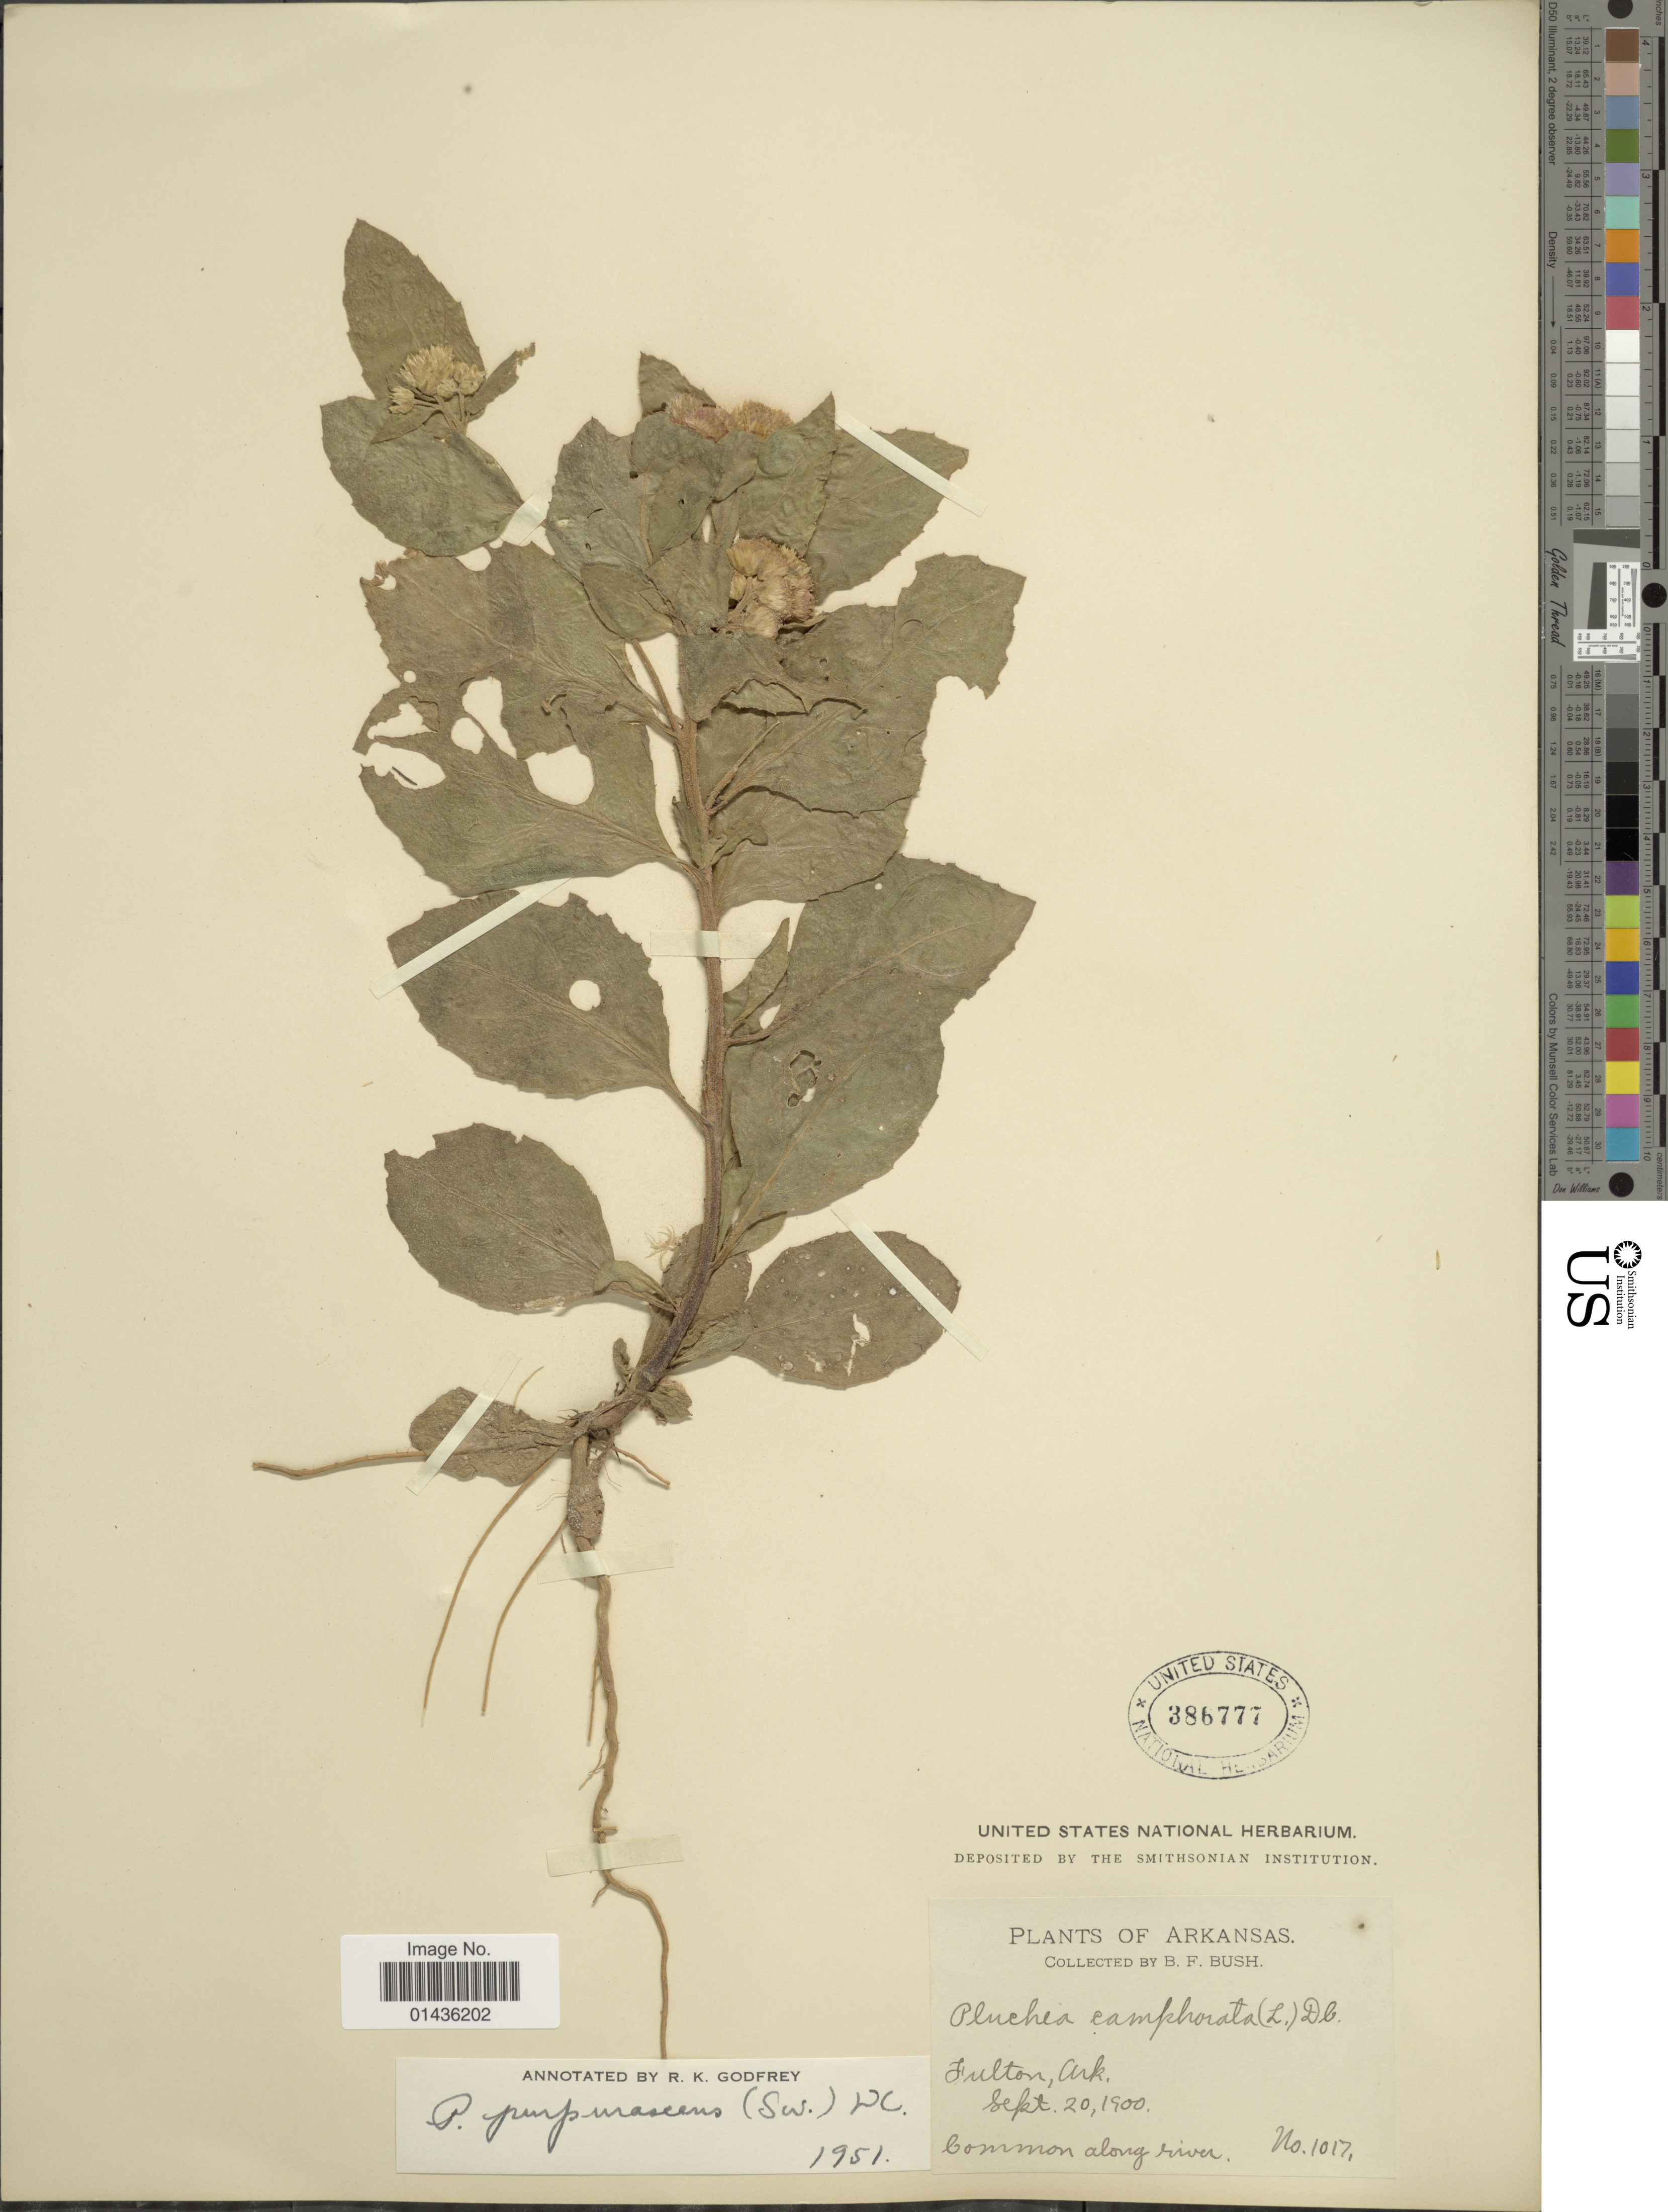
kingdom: Plantae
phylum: Tracheophyta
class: Magnoliopsida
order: Asterales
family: Asteraceae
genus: Pluchea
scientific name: Pluchea odorata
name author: (L.) Cass.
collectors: B. F. Bush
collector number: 1017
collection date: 1900-09-20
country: United States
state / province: Arkansas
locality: Fulton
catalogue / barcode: US 386777